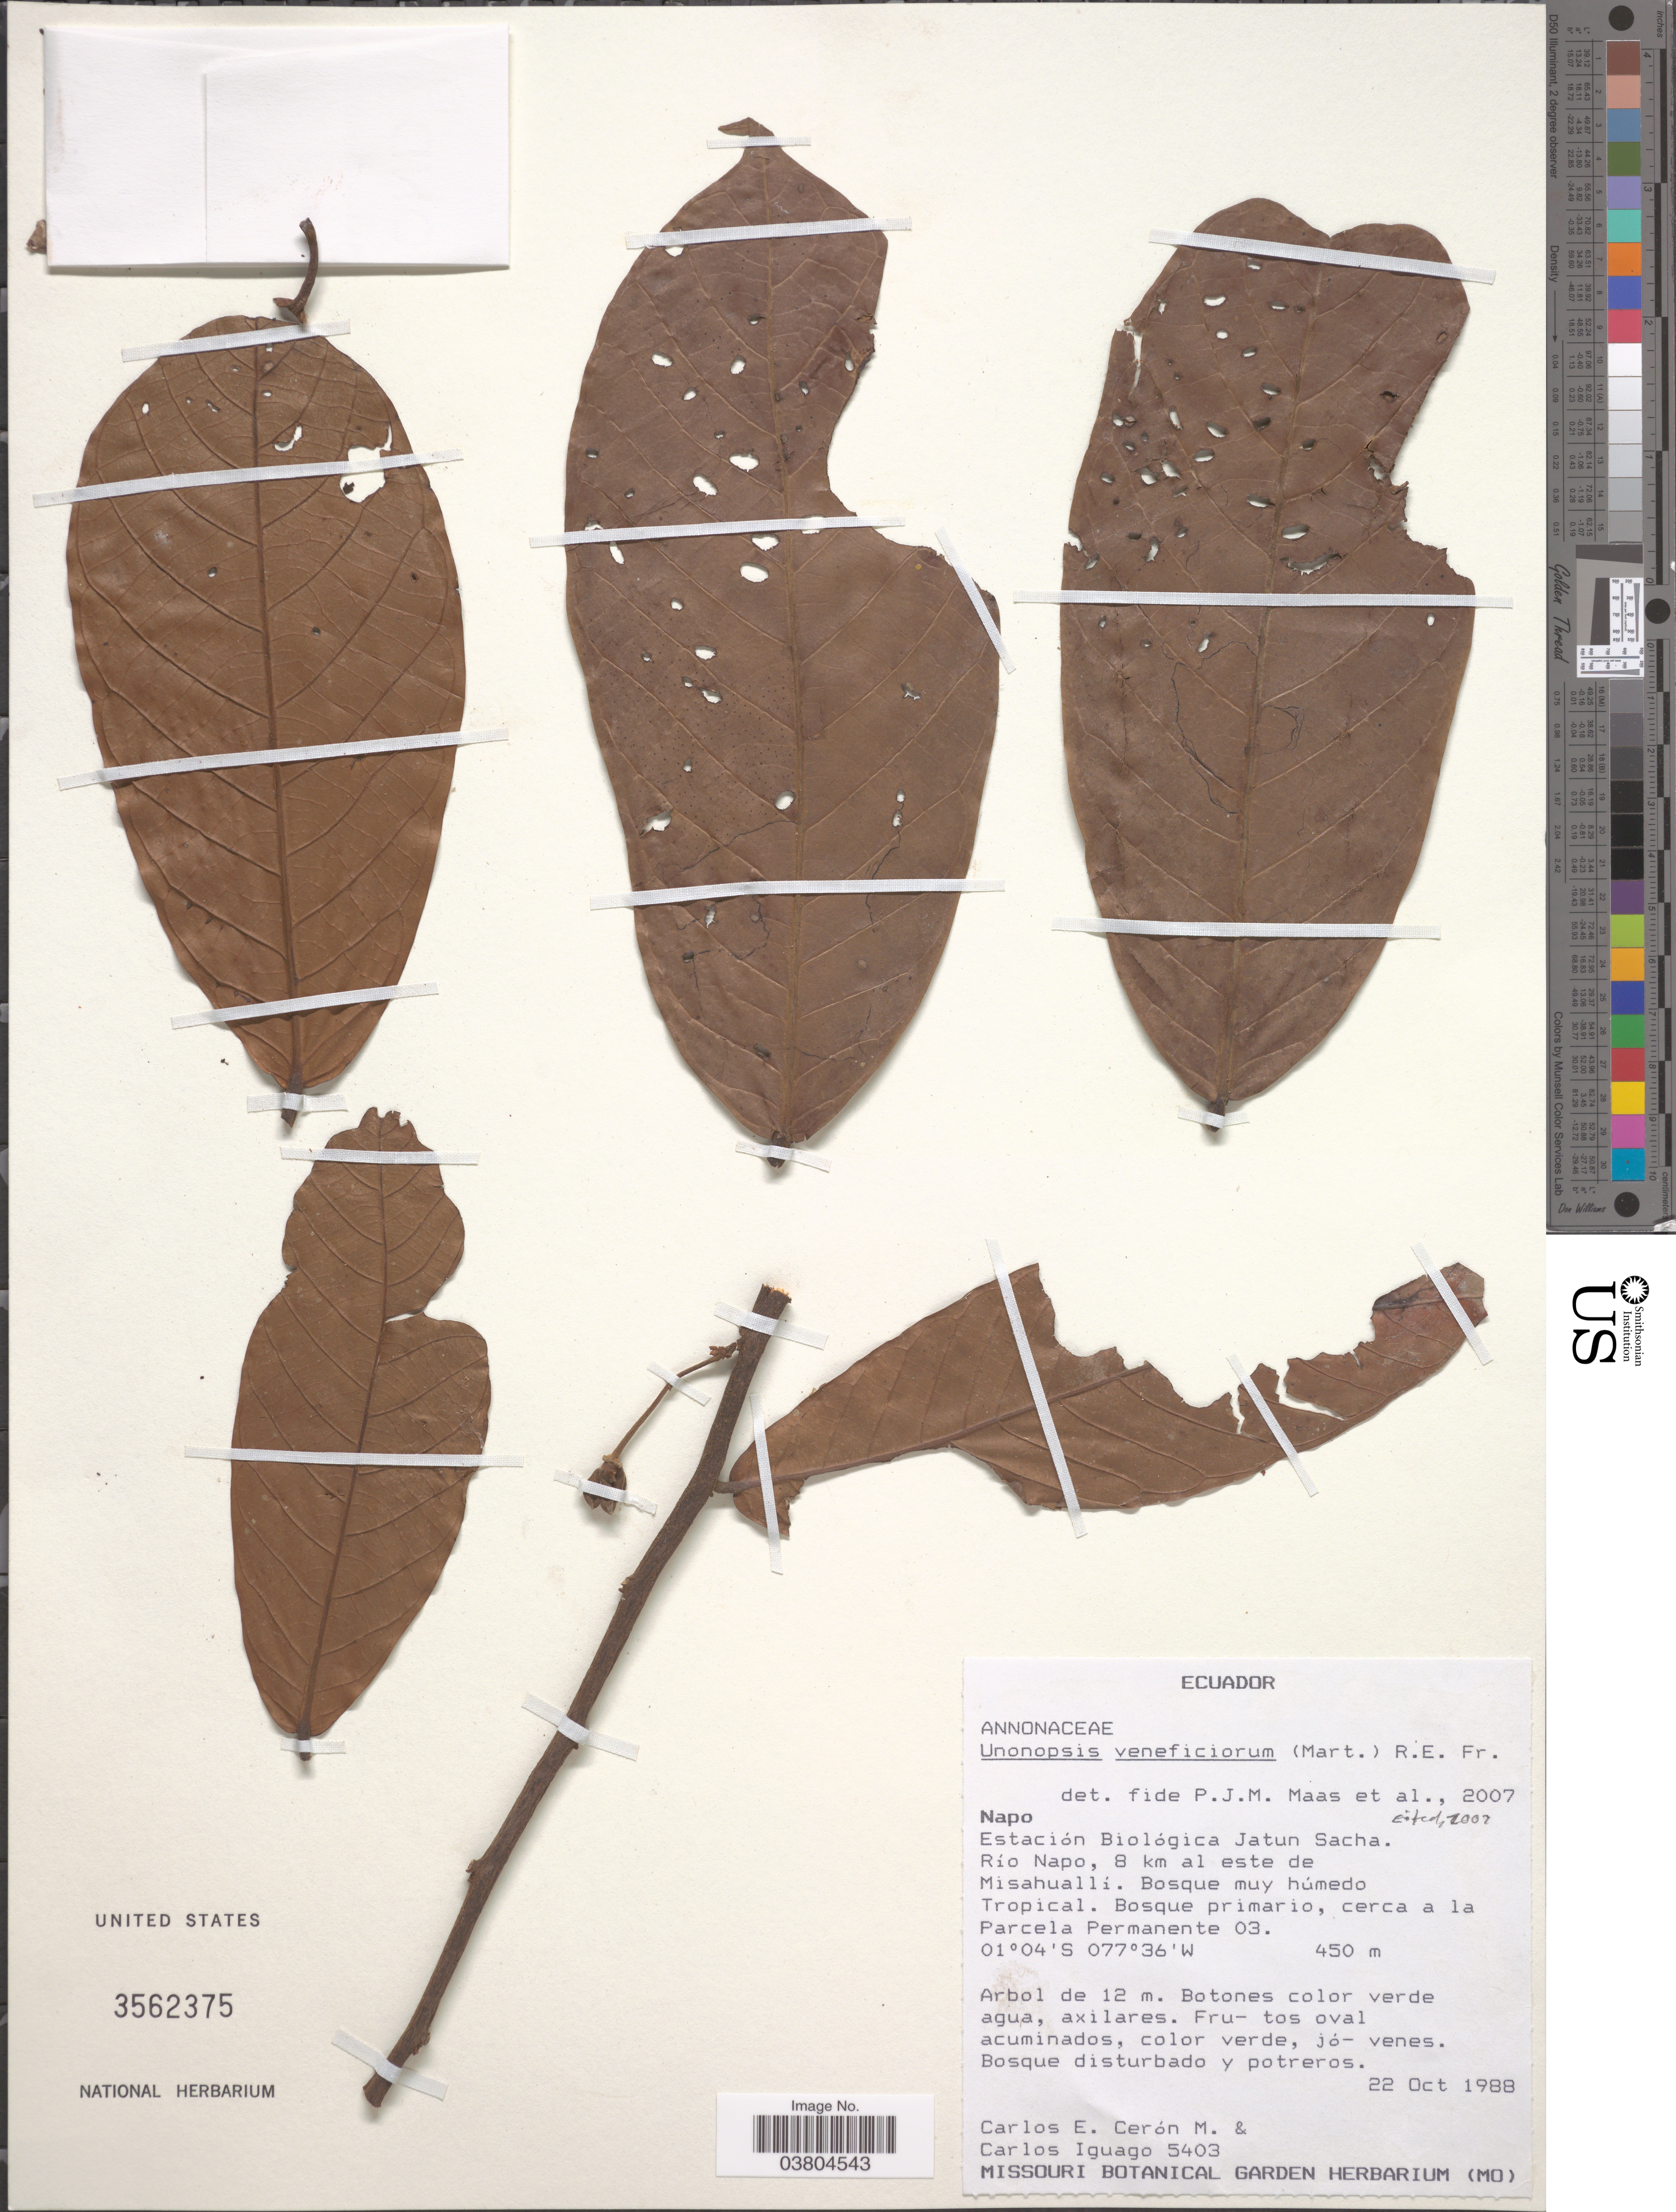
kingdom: Plantae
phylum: Tracheophyta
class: Magnoliopsida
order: Magnoliales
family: Annonaceae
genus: Unonopsis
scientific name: Unonopsis veneficiorum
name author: (Mart.) R.E. Fr.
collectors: C. E. Cerón M. & C. Iguago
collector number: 5403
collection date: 1988-10-22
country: Ecuador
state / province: Napo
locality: Estación Biológica Jatun Sacha. Río Napo, 8 km al este de Misahualli.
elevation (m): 450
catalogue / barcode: US 3562375